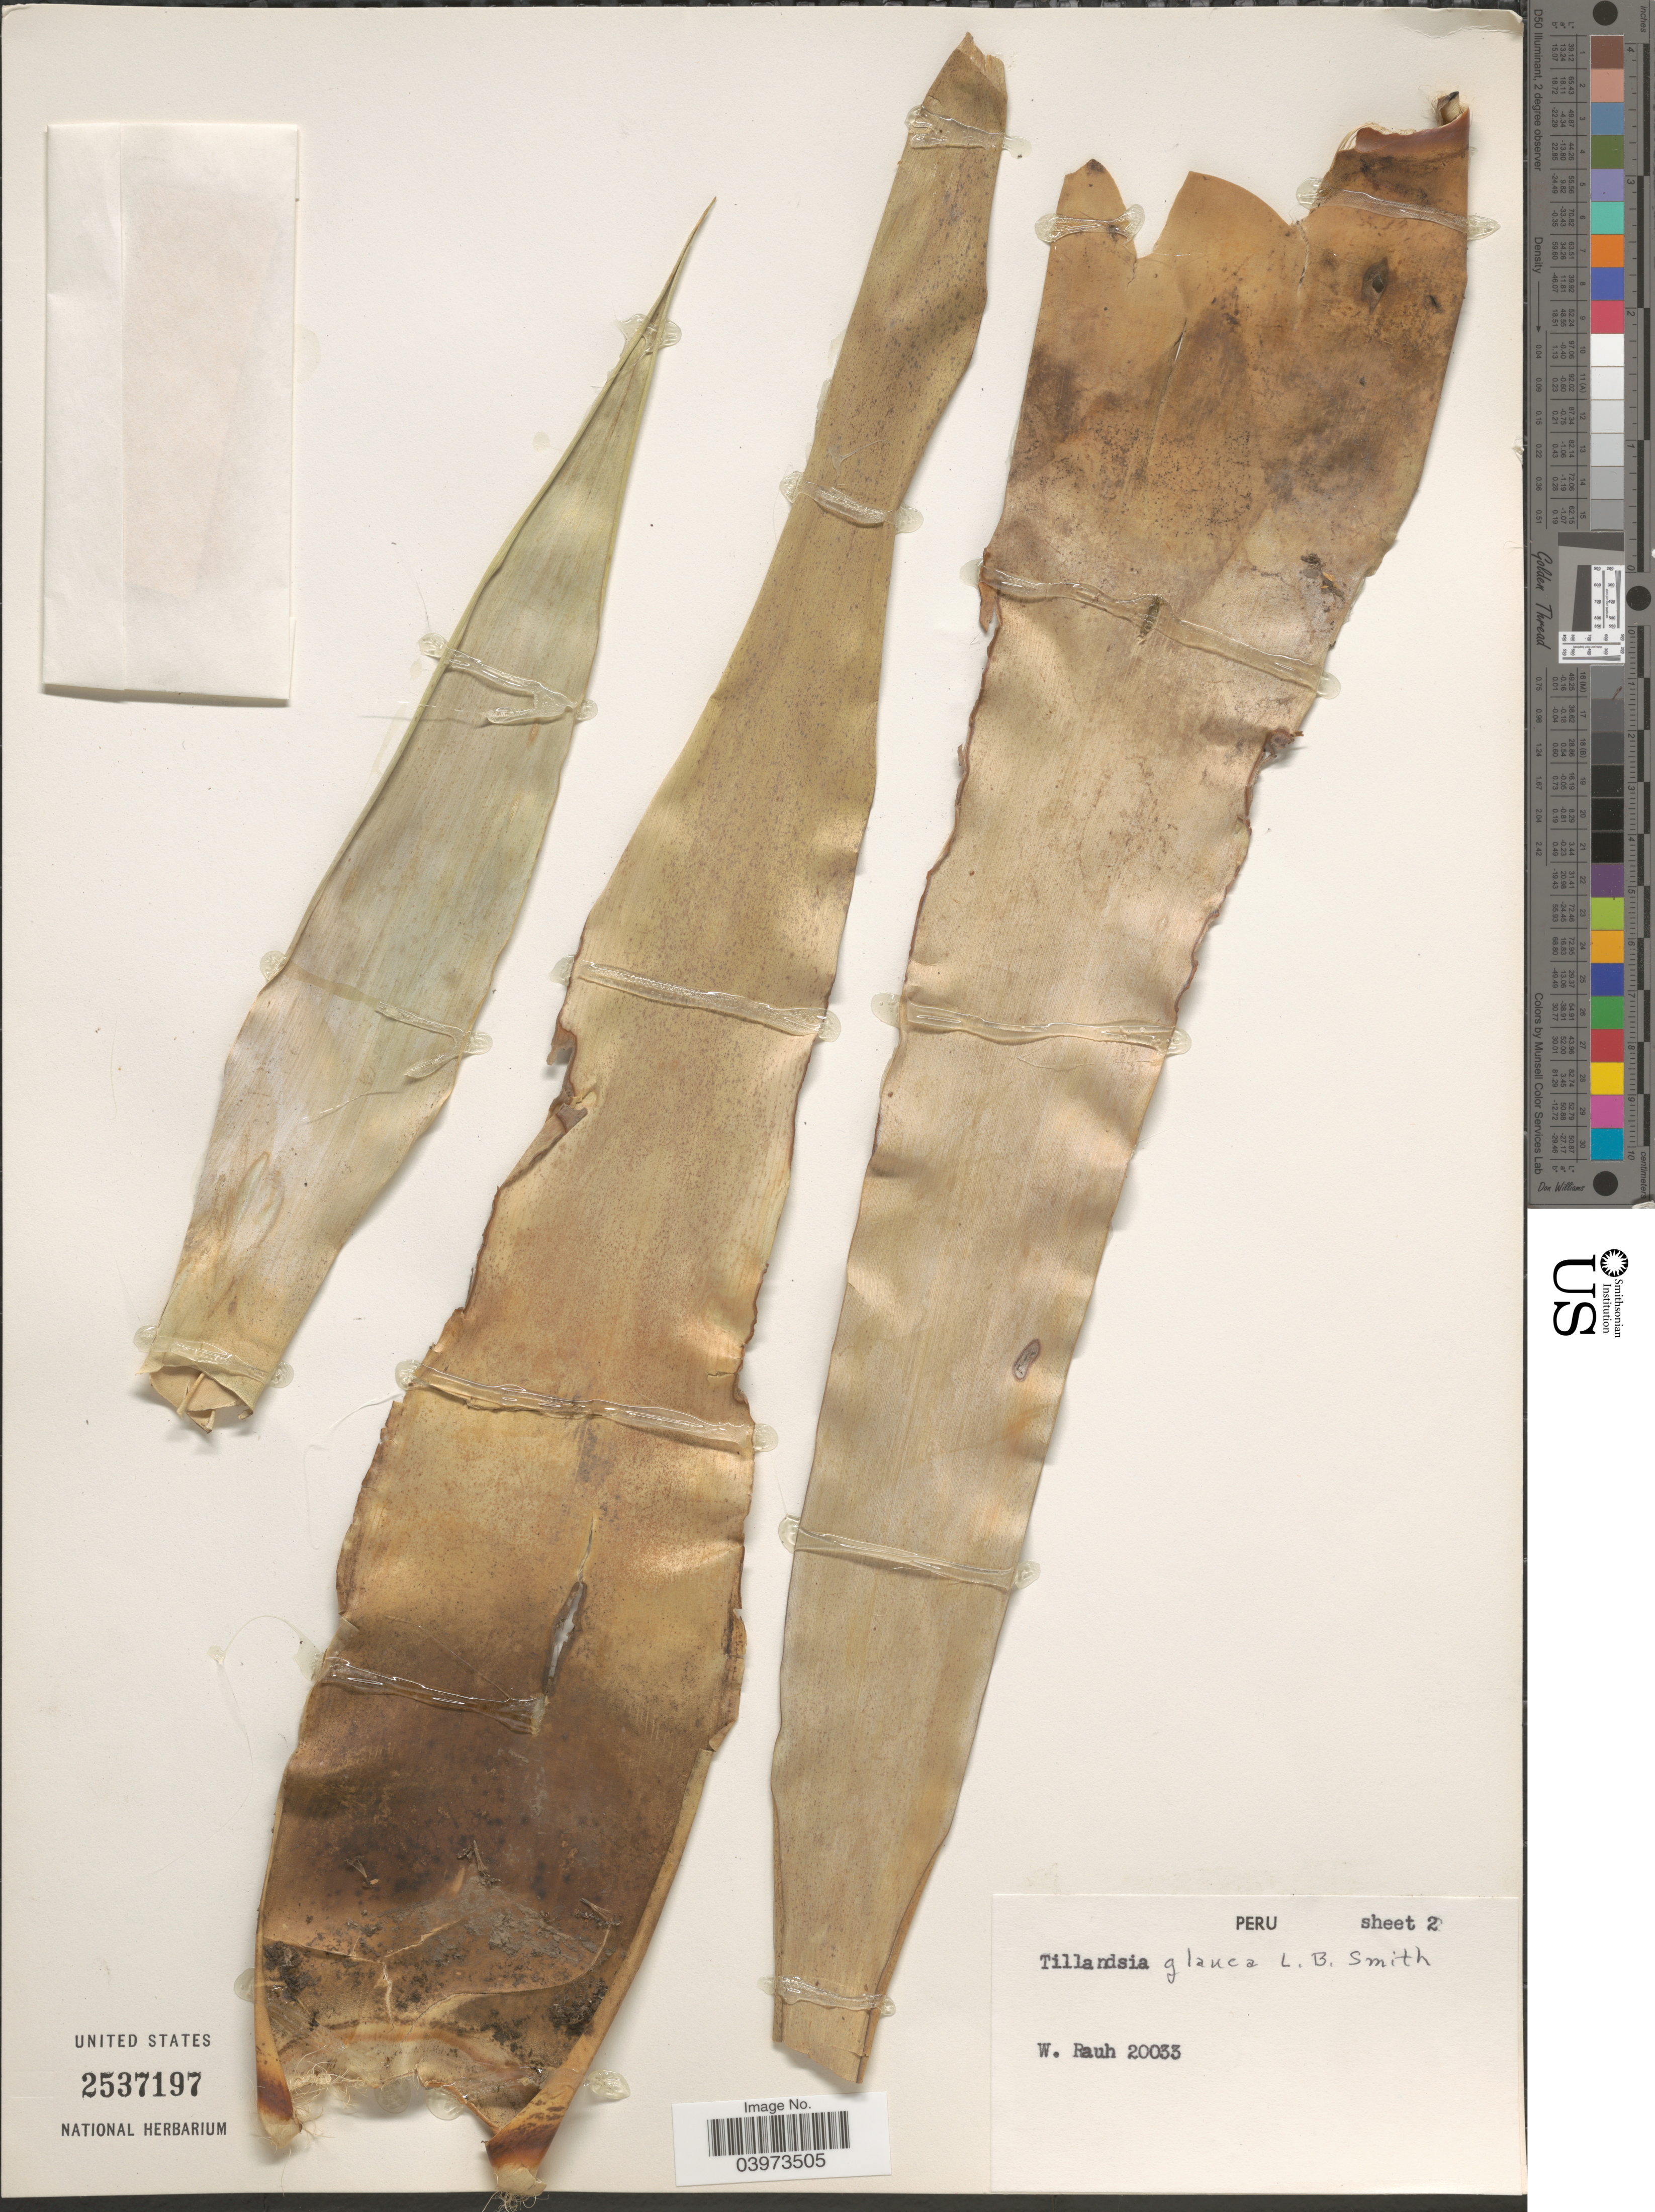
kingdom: Plantae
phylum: Tracheophyta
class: Liliopsida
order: Poales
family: Bromeliaceae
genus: Tillandsia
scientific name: Tillandsia glauca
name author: L.B. Sm.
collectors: W. Rauh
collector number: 20033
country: Peru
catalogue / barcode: US 2537197